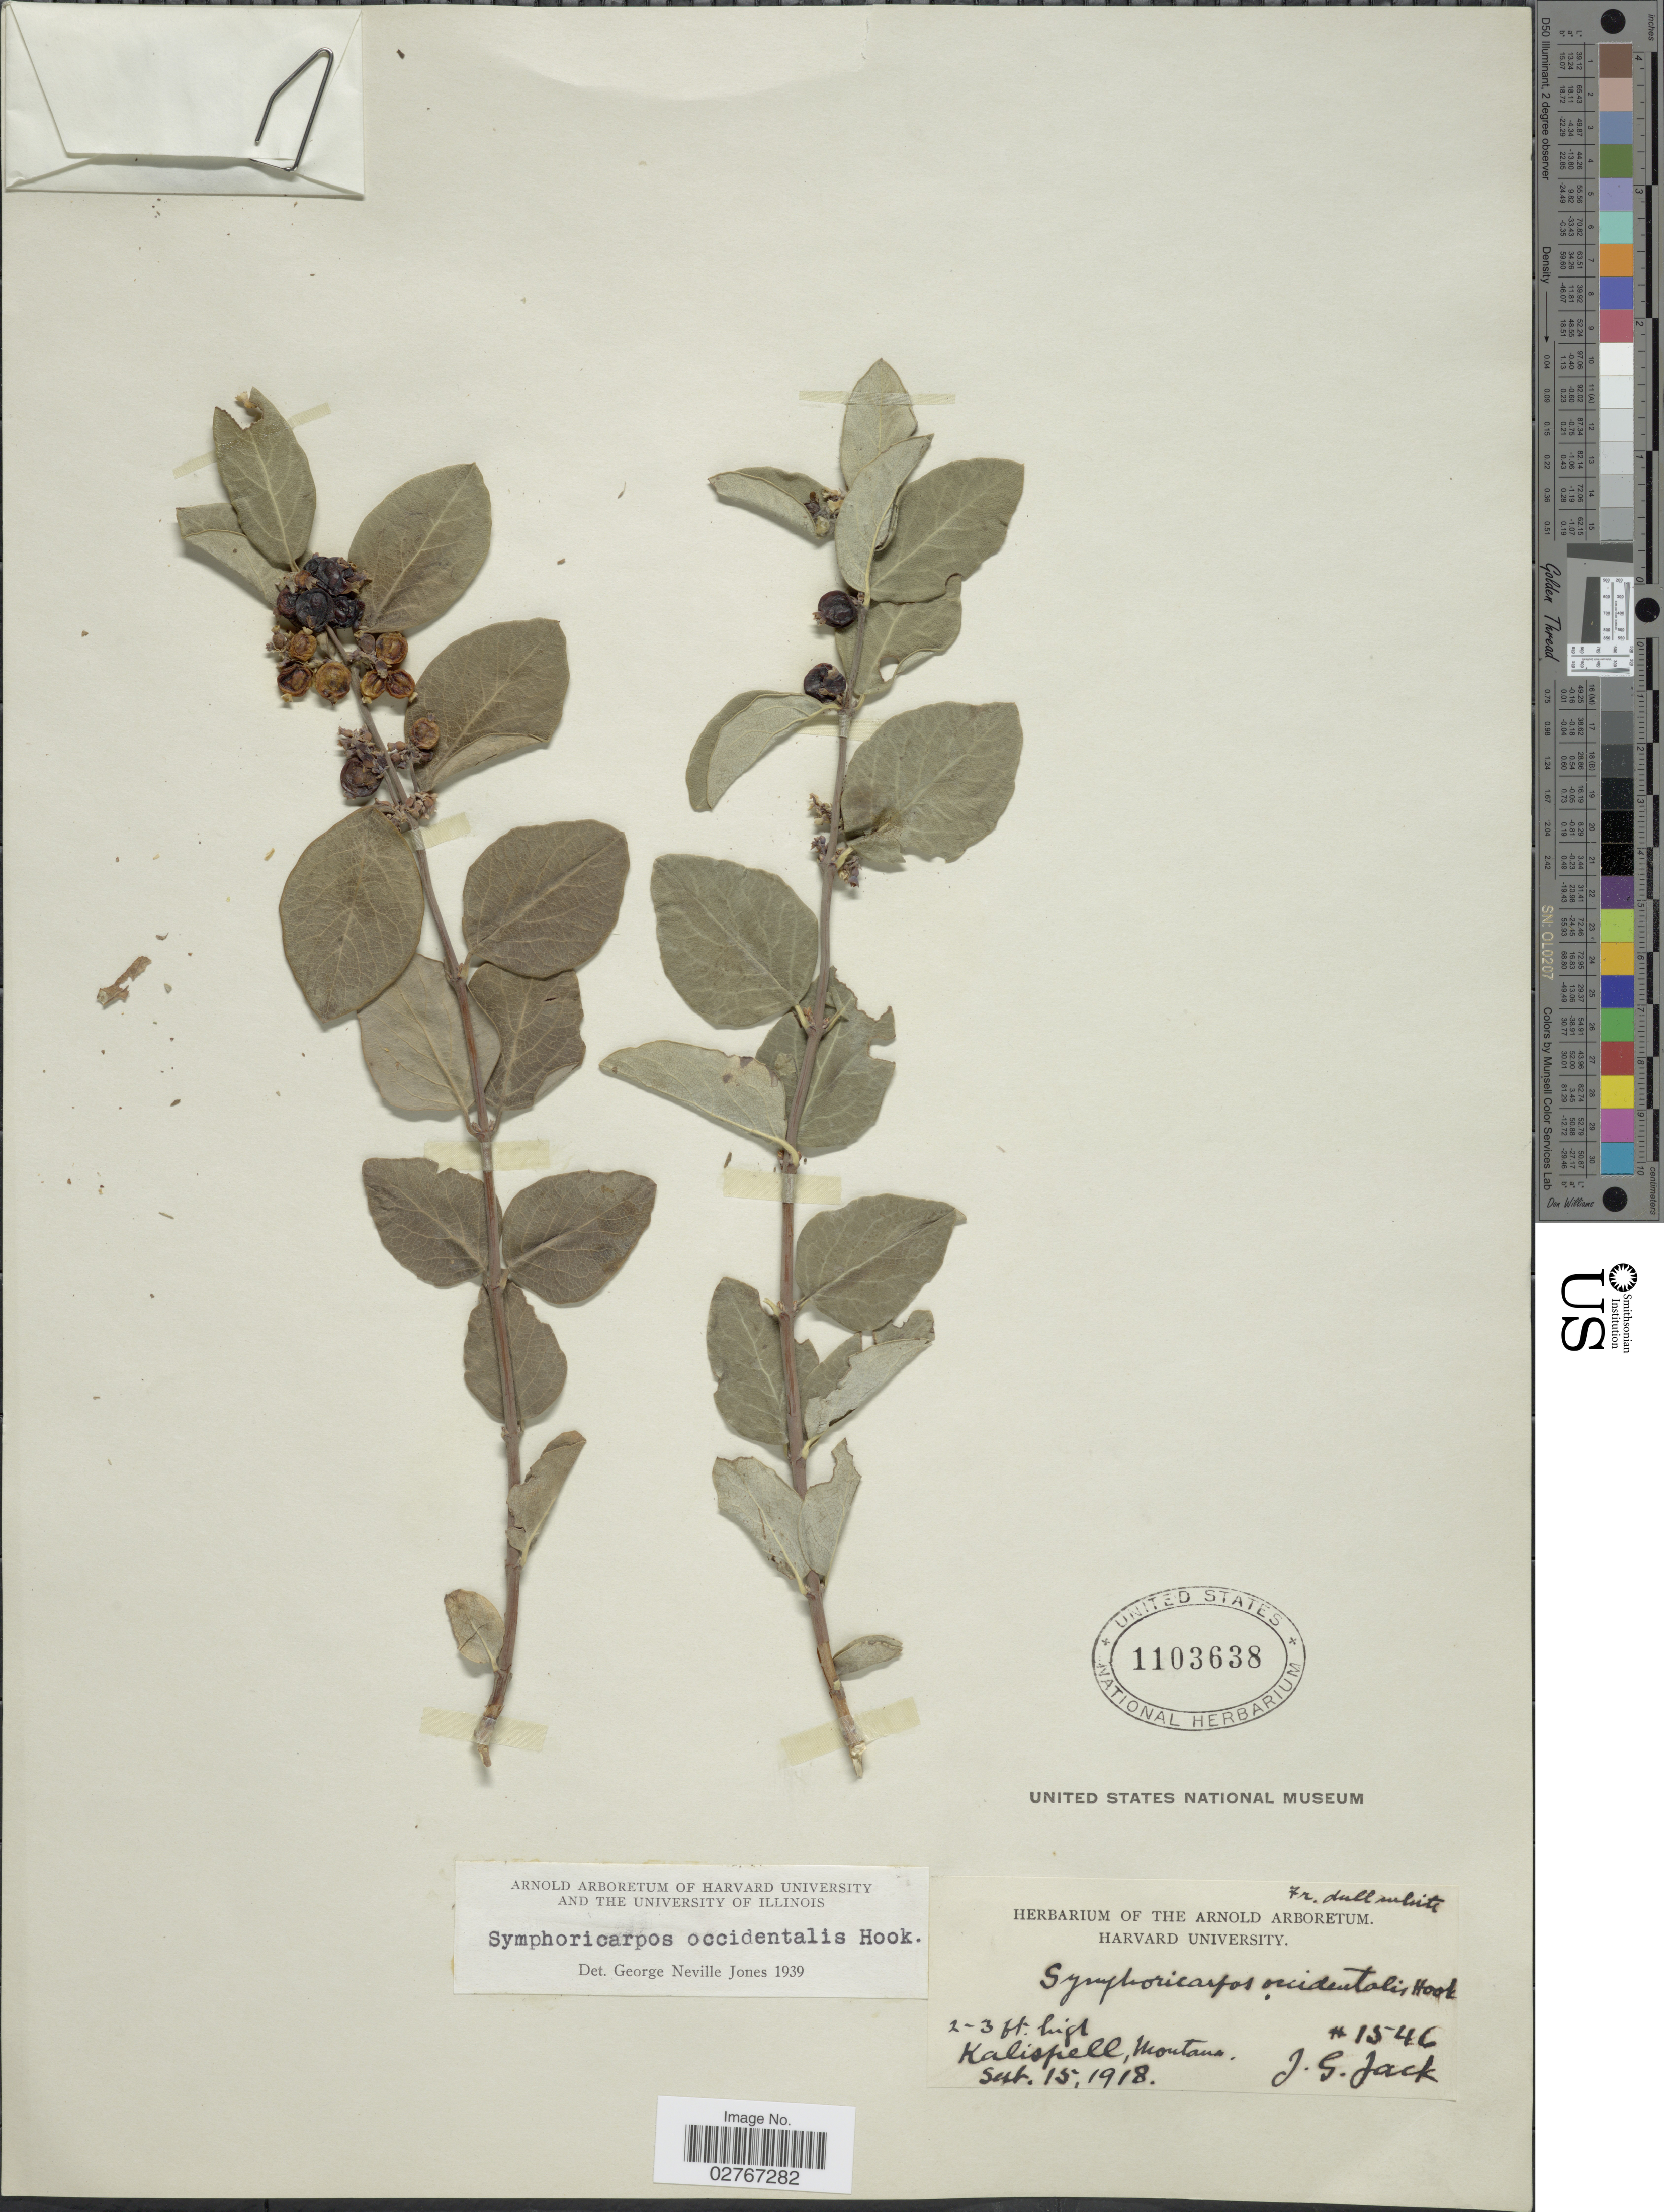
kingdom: Plantae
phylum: Tracheophyta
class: Magnoliopsida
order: Dipsacales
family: Caprifoliaceae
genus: Symphoricarpos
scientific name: Symphoricarpos occidentalis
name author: (R. Br.) Hook.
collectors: J. G. Jack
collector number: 1546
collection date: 1918-09-15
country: United States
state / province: Montana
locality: Kalispell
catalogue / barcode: US 1103638